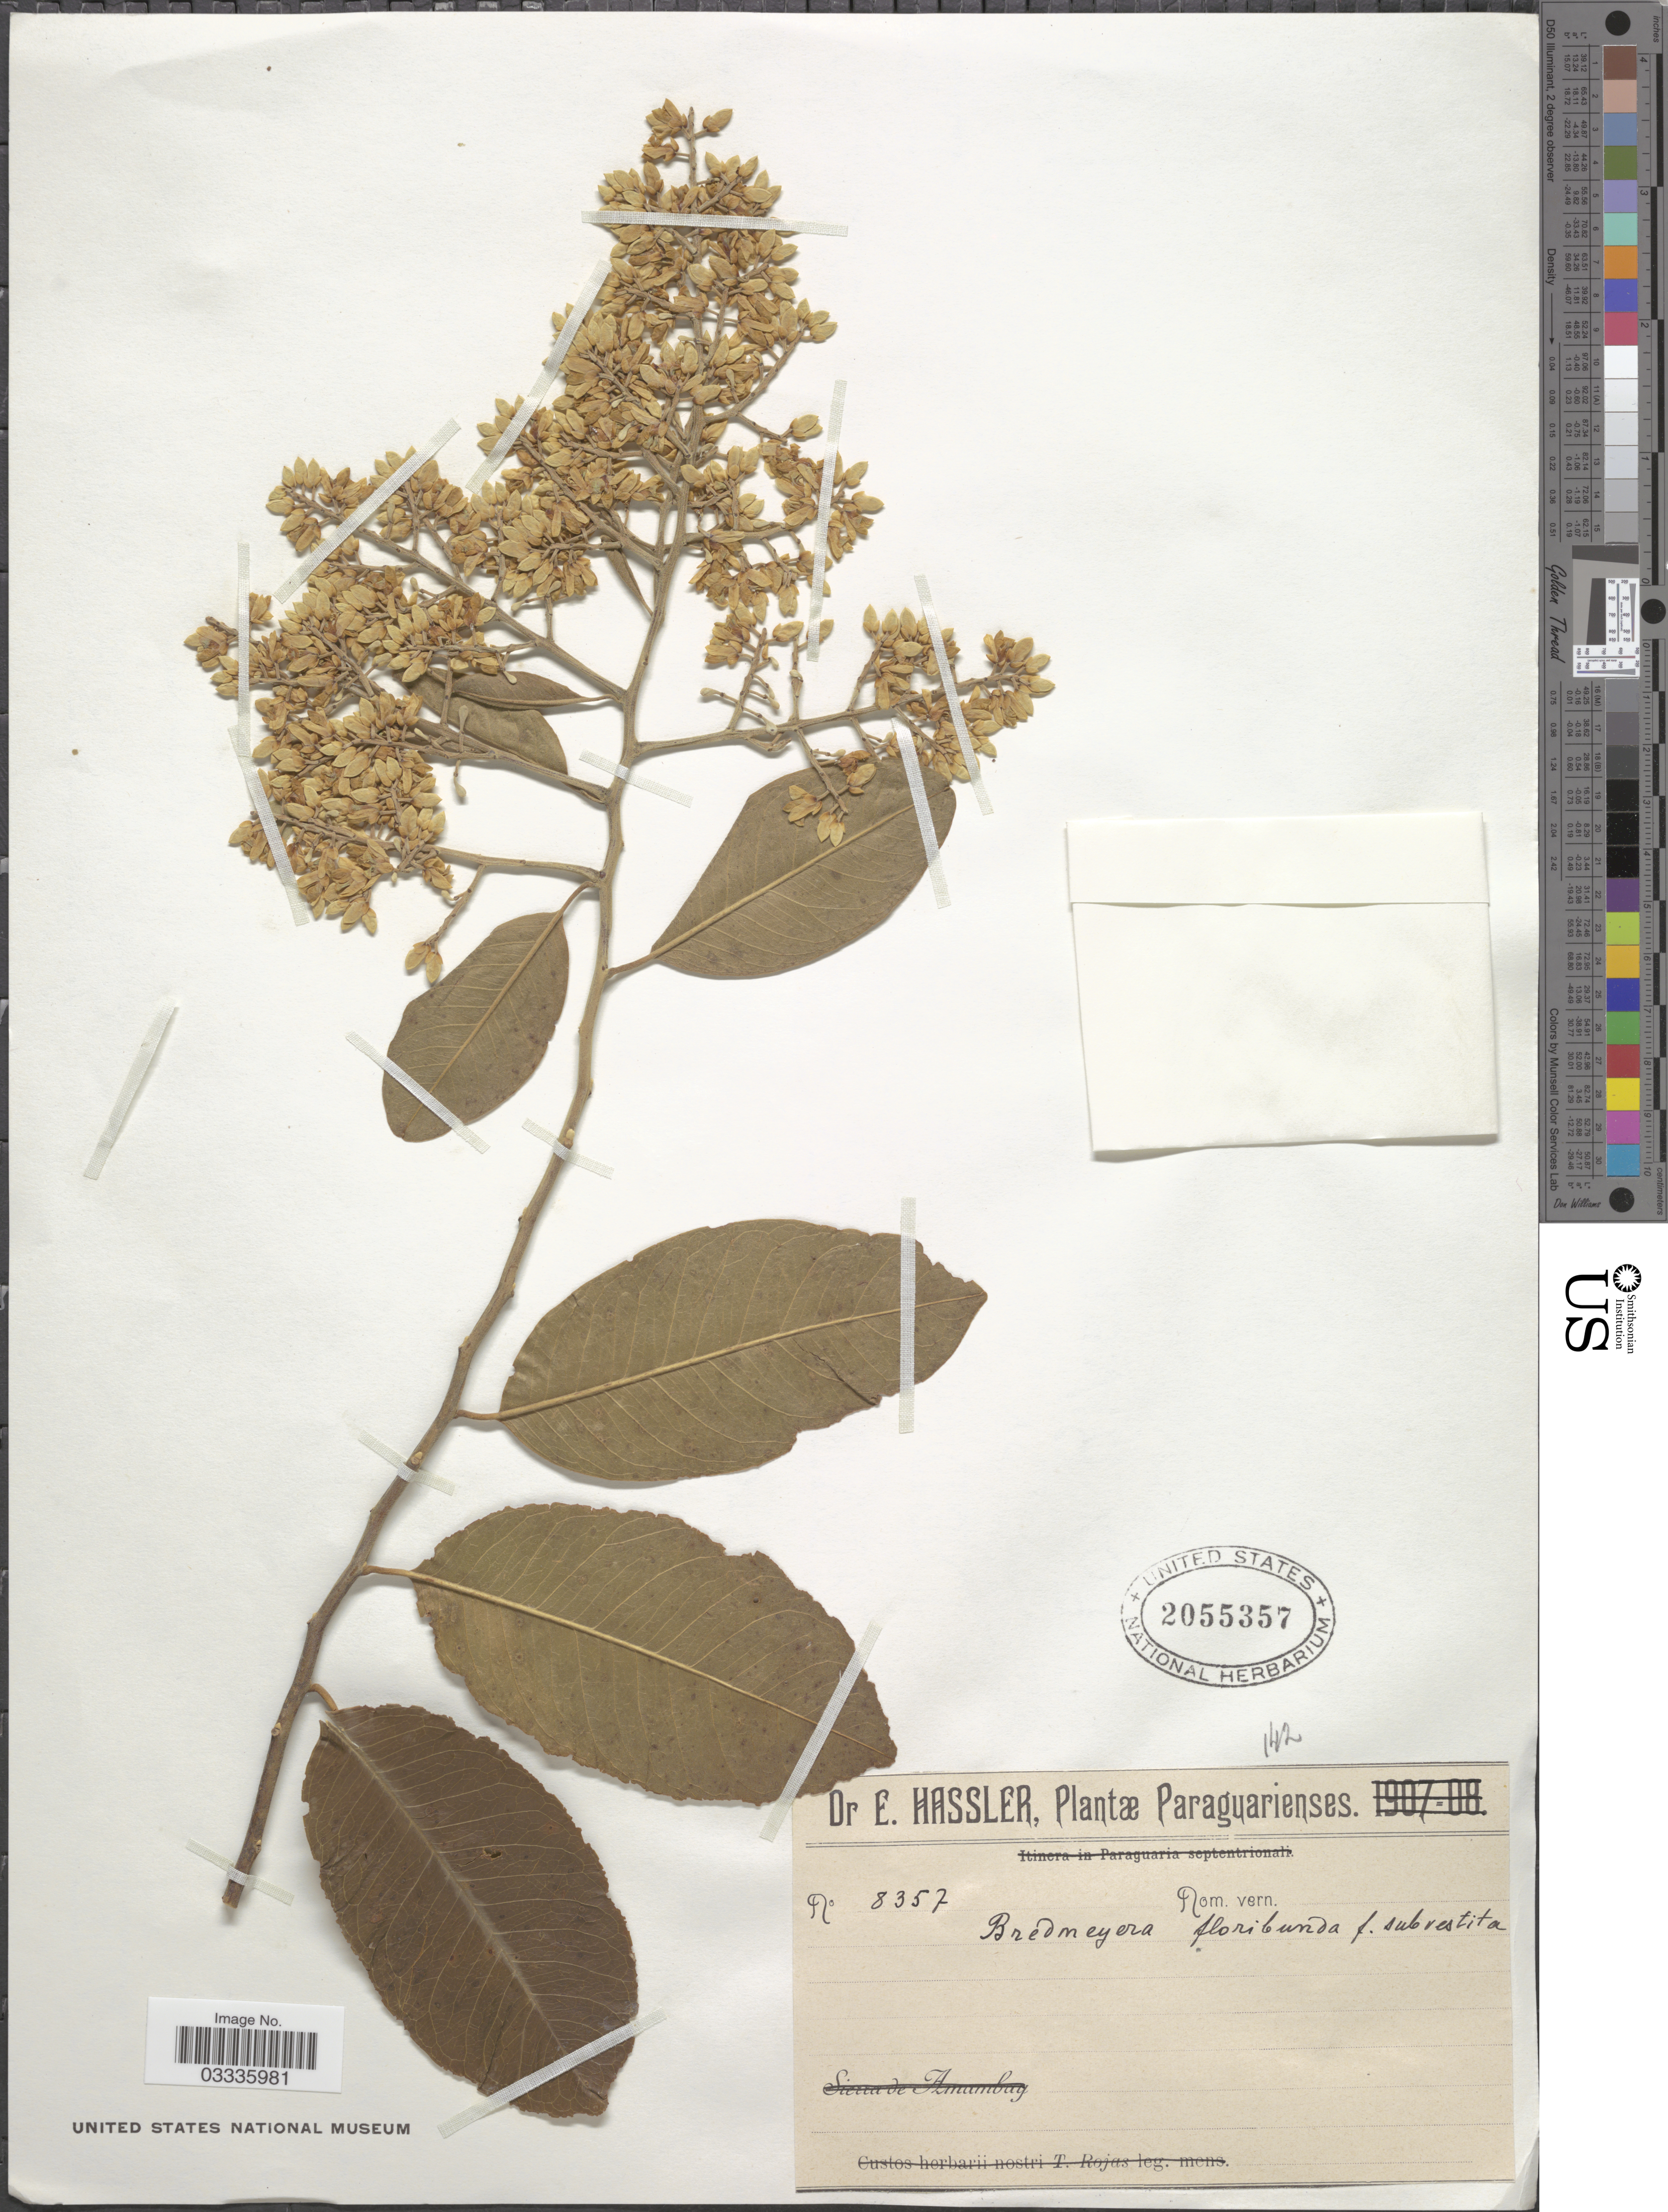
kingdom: Plantae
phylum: Tracheophyta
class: Magnoliopsida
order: Fabales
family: Polygalaceae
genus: Bredemeyera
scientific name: Bredemeyera floribunda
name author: Willd.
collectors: E. Hassler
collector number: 8357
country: Paraguay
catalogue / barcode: US 2055357